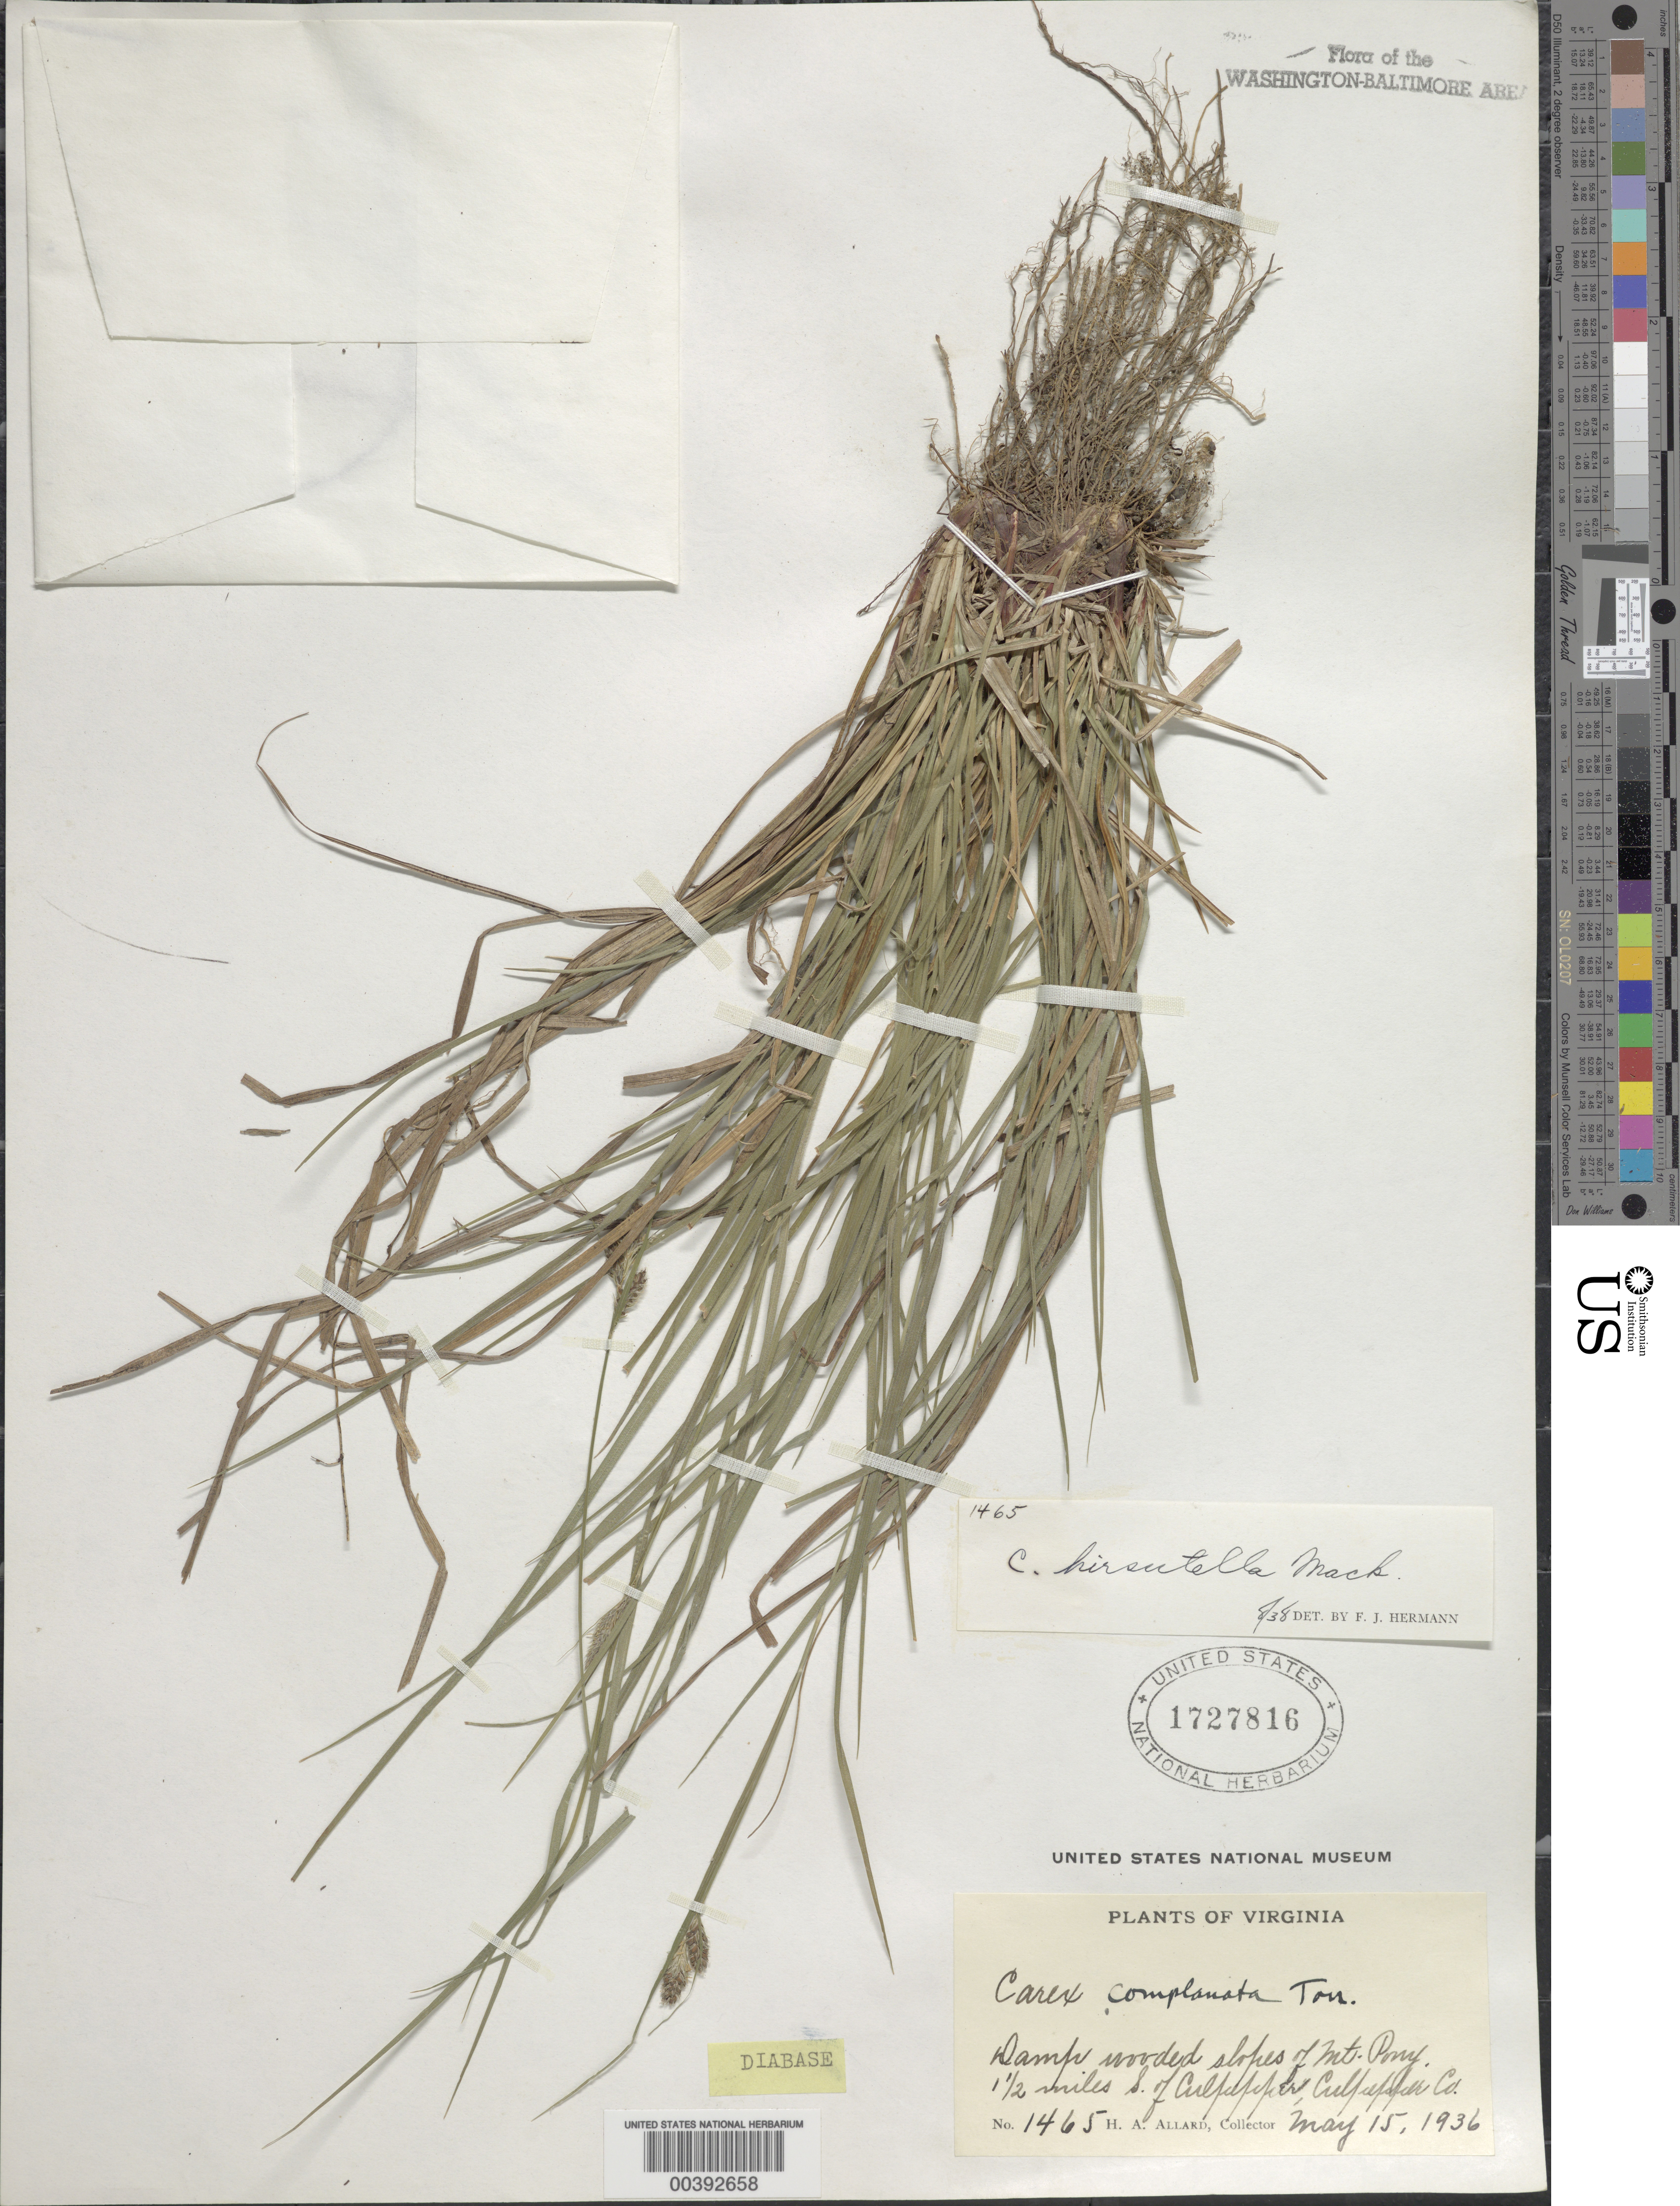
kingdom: Plantae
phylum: Tracheophyta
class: Liliopsida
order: Poales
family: Cyperaceae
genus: Carex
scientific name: Carex hirsutella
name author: Mack.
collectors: H. A. Allard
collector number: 1465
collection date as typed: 15 May 1936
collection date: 1936-05-15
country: United States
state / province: Virginia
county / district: Culpeper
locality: Mount Pony, south of Culpepper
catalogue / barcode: US 1727816